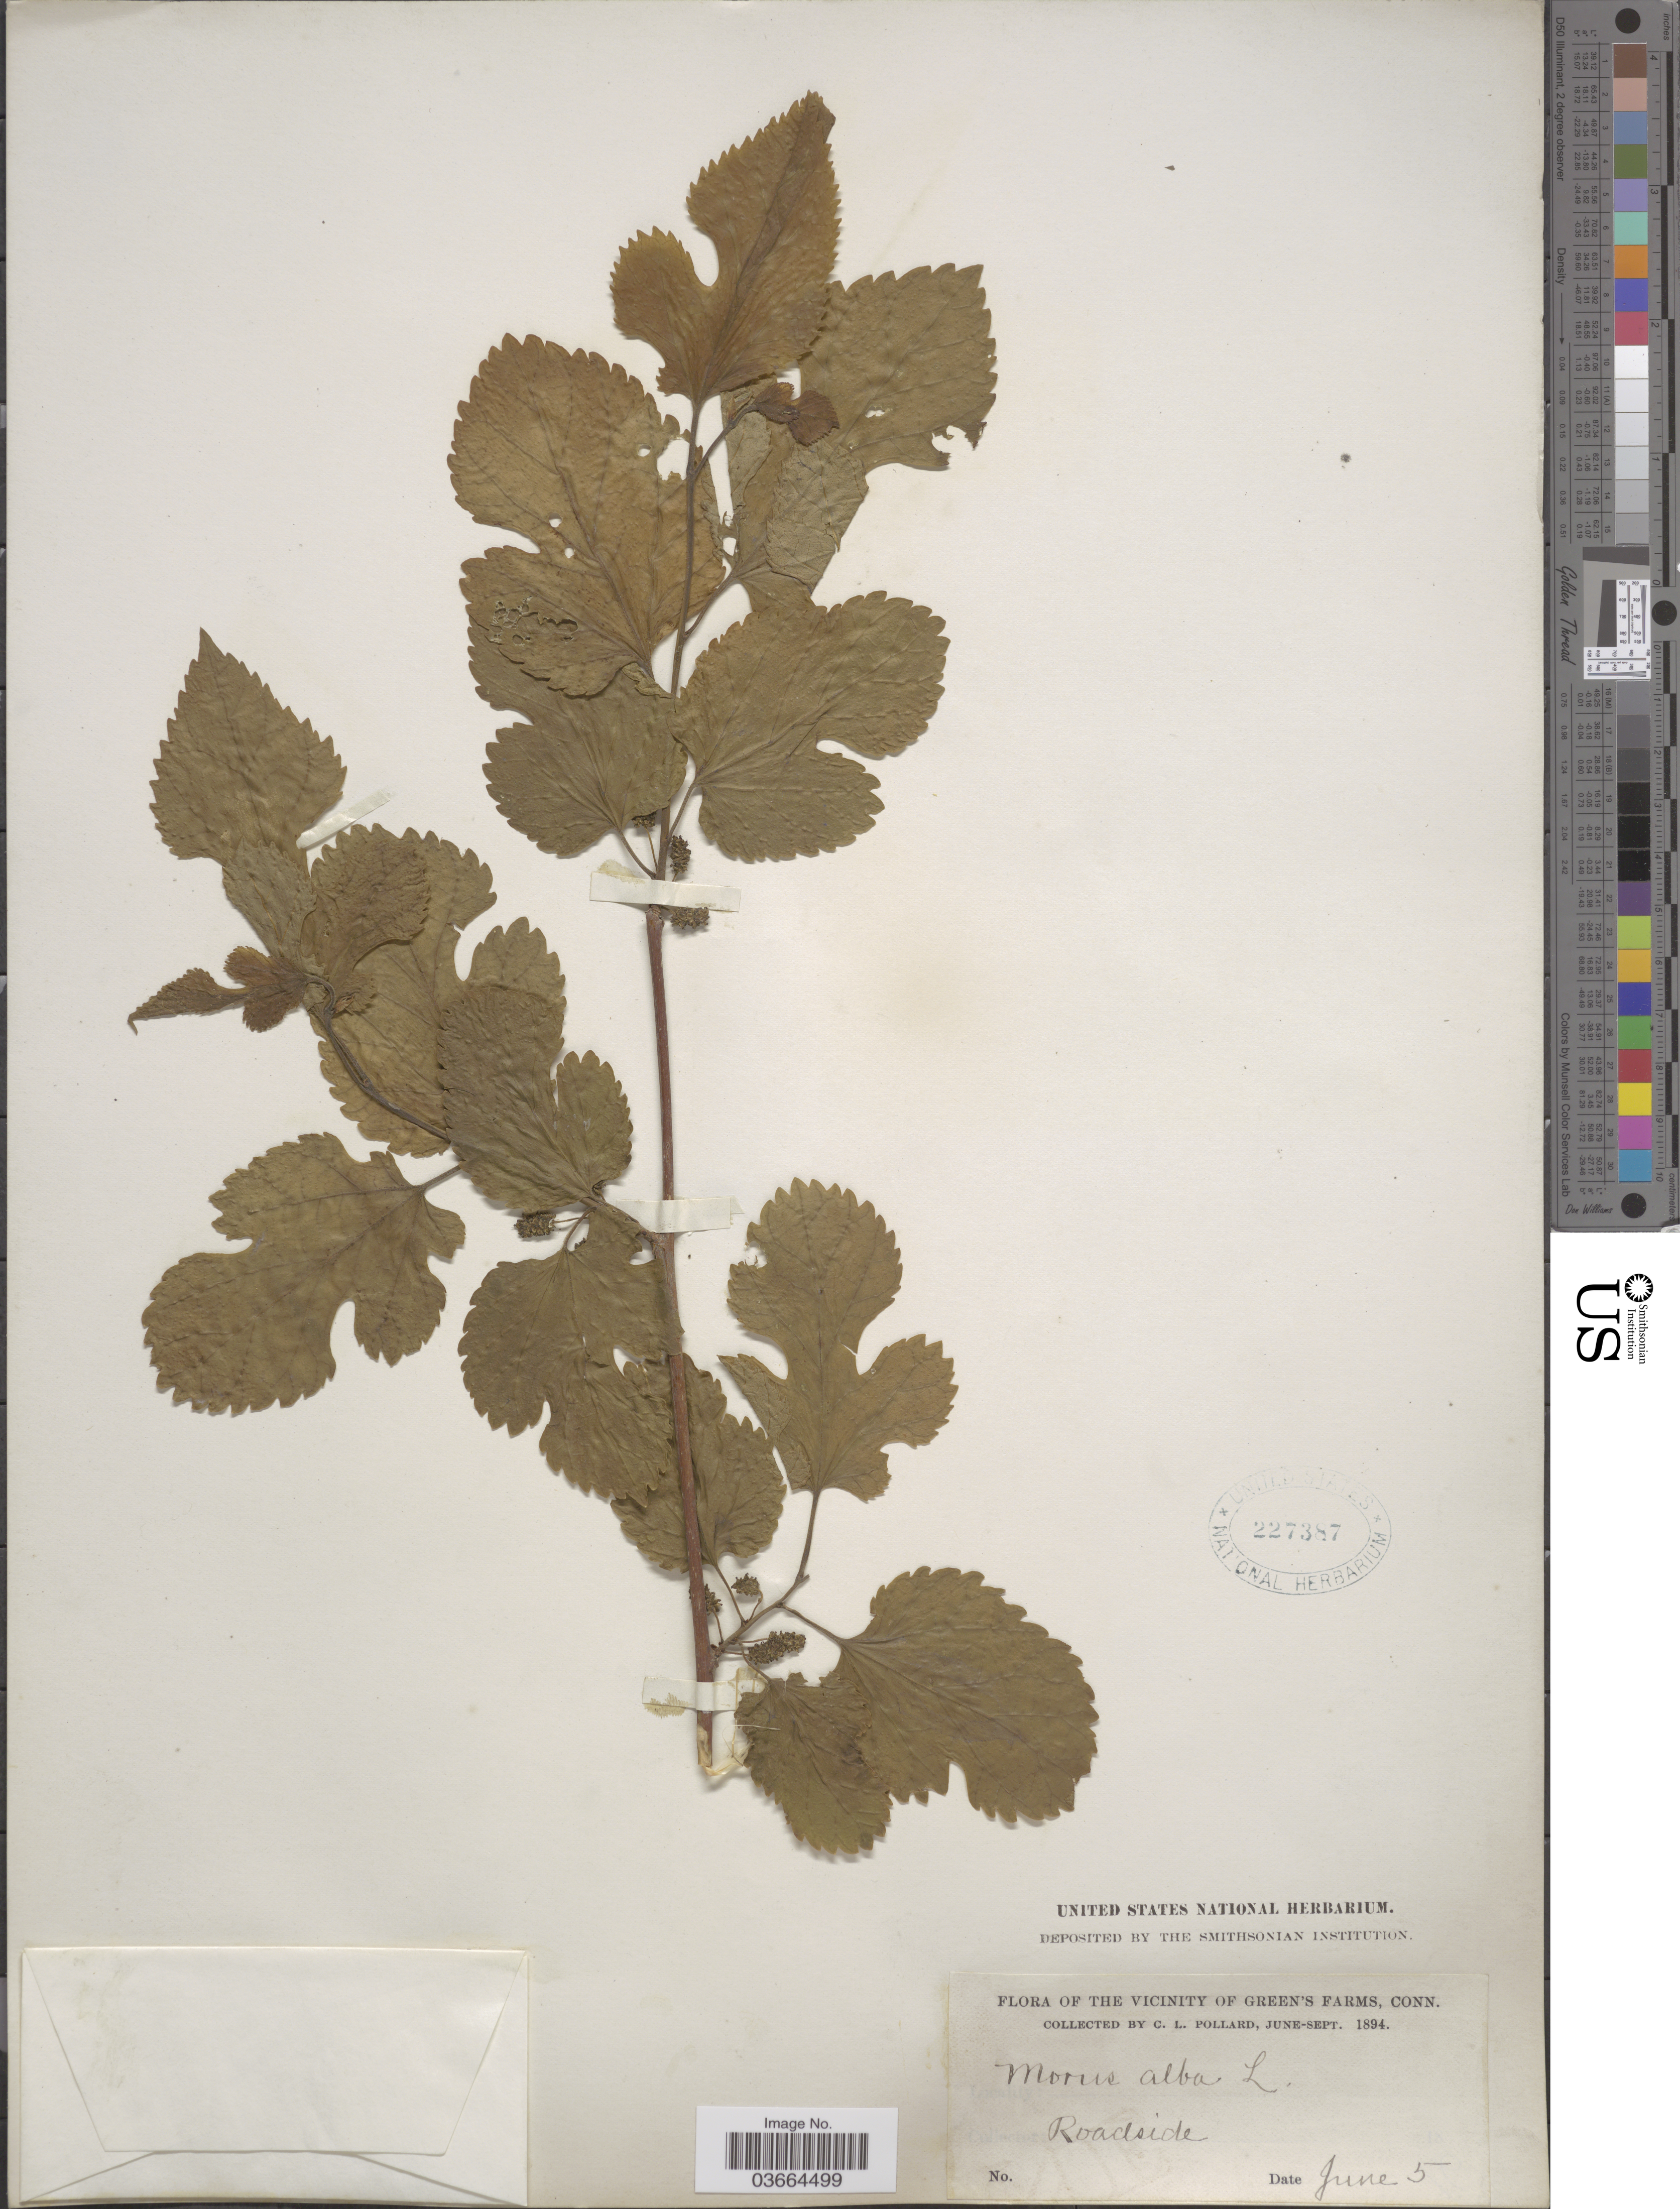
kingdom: Plantae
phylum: Tracheophyta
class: Magnoliopsida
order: Rosales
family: Moraceae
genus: Morus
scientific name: Morus alba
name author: L.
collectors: C. L. Pollard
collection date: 1894-06-05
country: United States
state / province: Connecticut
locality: The Vicinity of Green's Farms. Roadside.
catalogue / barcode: US 227387